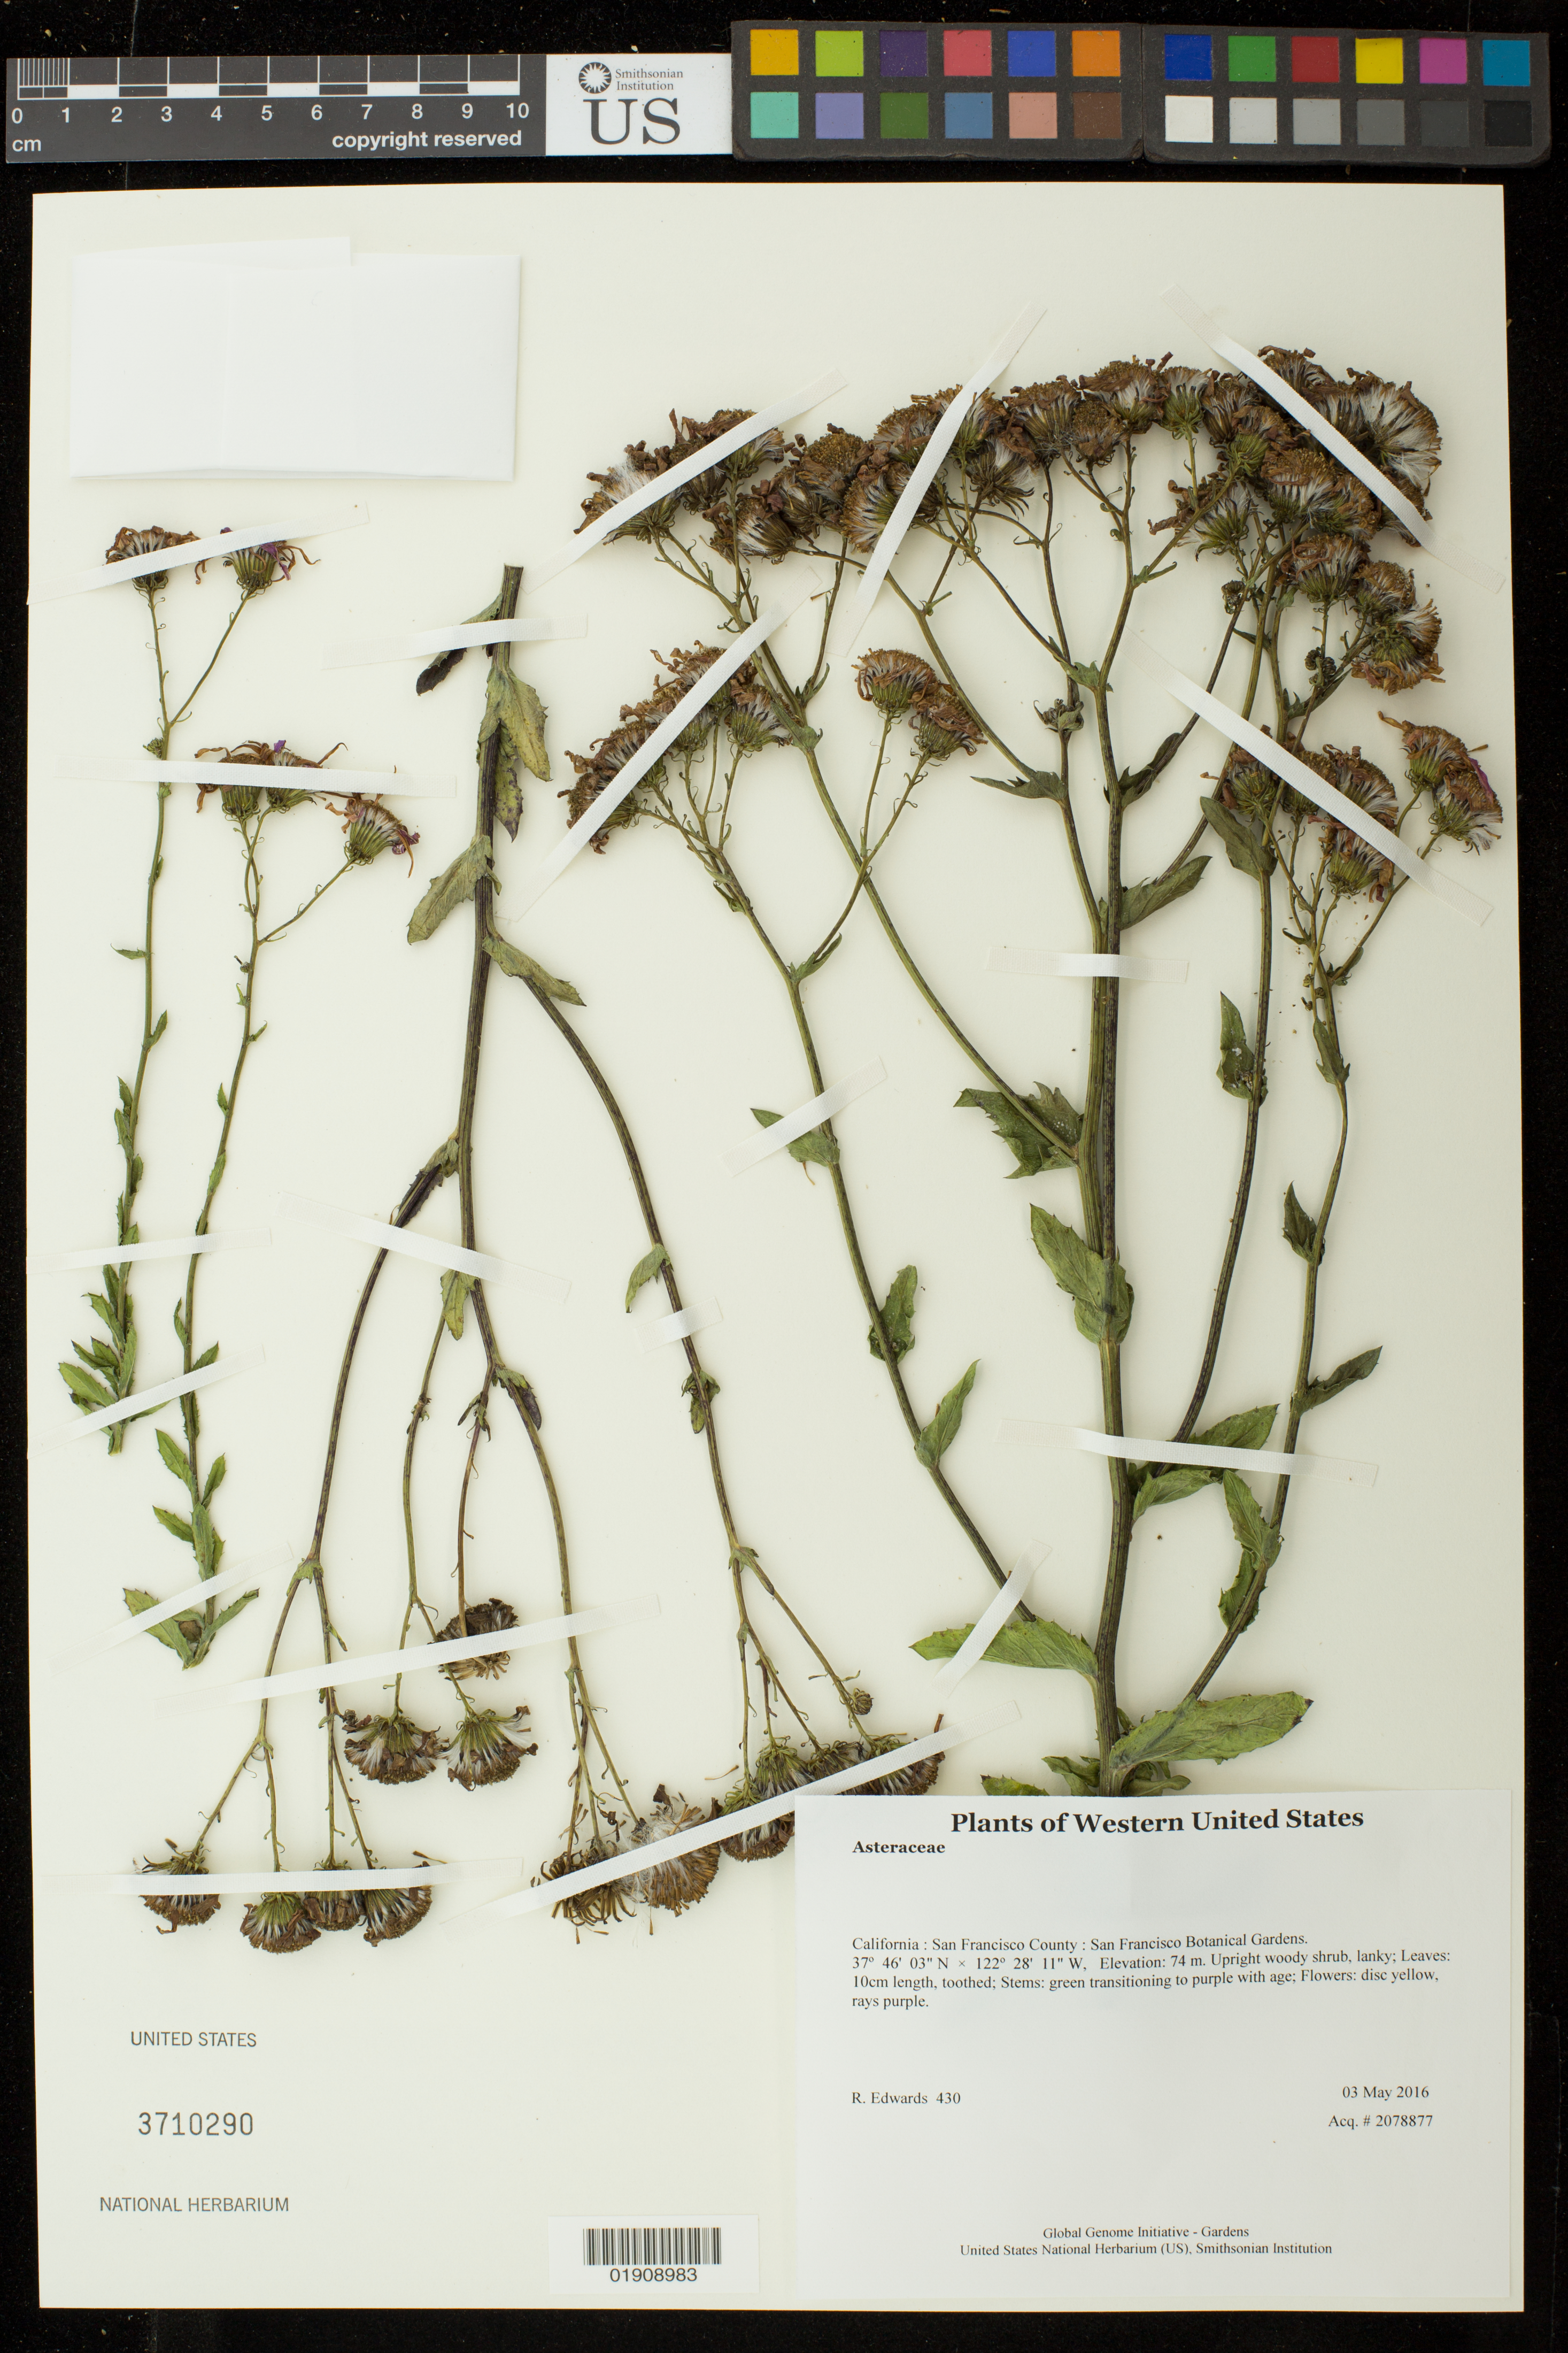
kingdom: Plantae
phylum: Tracheophyta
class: Magnoliopsida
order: Asterales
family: Asteraceae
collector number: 430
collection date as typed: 3 May 2016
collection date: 2016-05-03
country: United States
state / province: California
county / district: San Francisco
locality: San Francisco Botanical Gardens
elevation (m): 74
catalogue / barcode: US 3710290